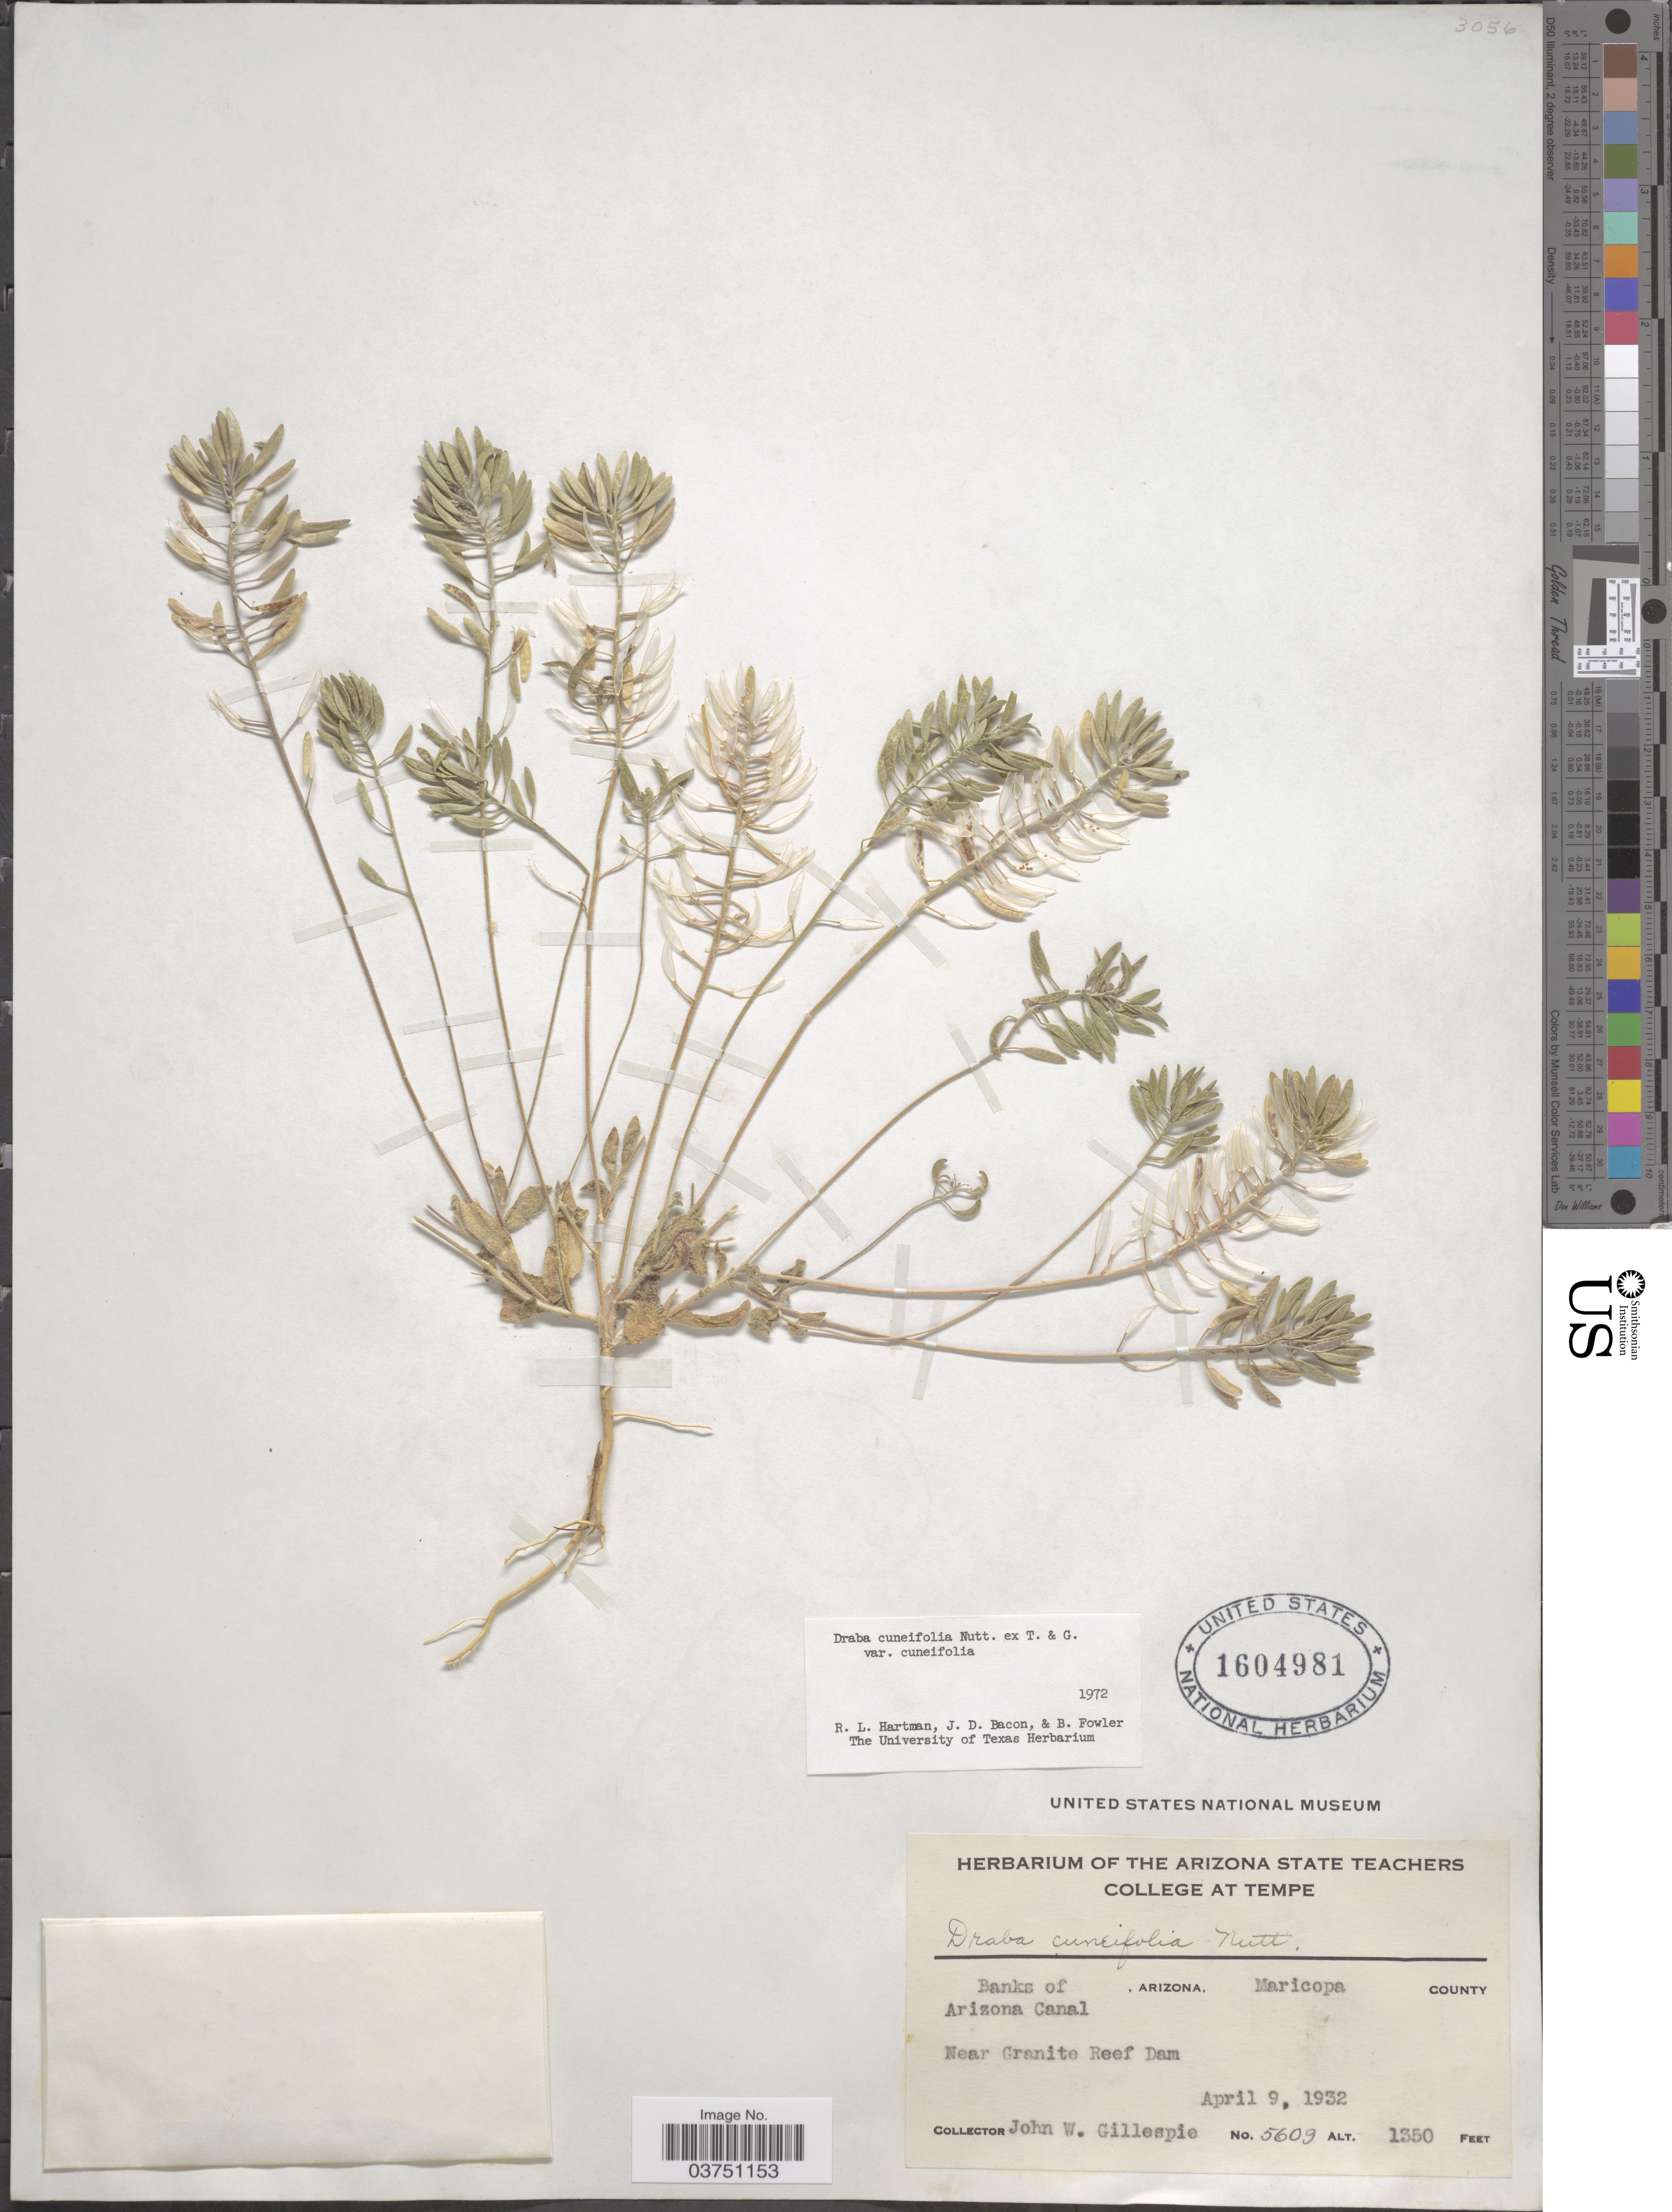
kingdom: Plantae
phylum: Tracheophyta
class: Magnoliopsida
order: Brassicales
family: Brassicaceae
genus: Draba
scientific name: Draba cuneifolia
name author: Nutt.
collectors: J. W. Gillespie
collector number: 5609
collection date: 1932-04-09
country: United States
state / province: Arizona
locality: Banks of Arizona, Maricopa County, Arizona Canal. Near Granite Reef Dam.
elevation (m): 411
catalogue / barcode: US 1604981